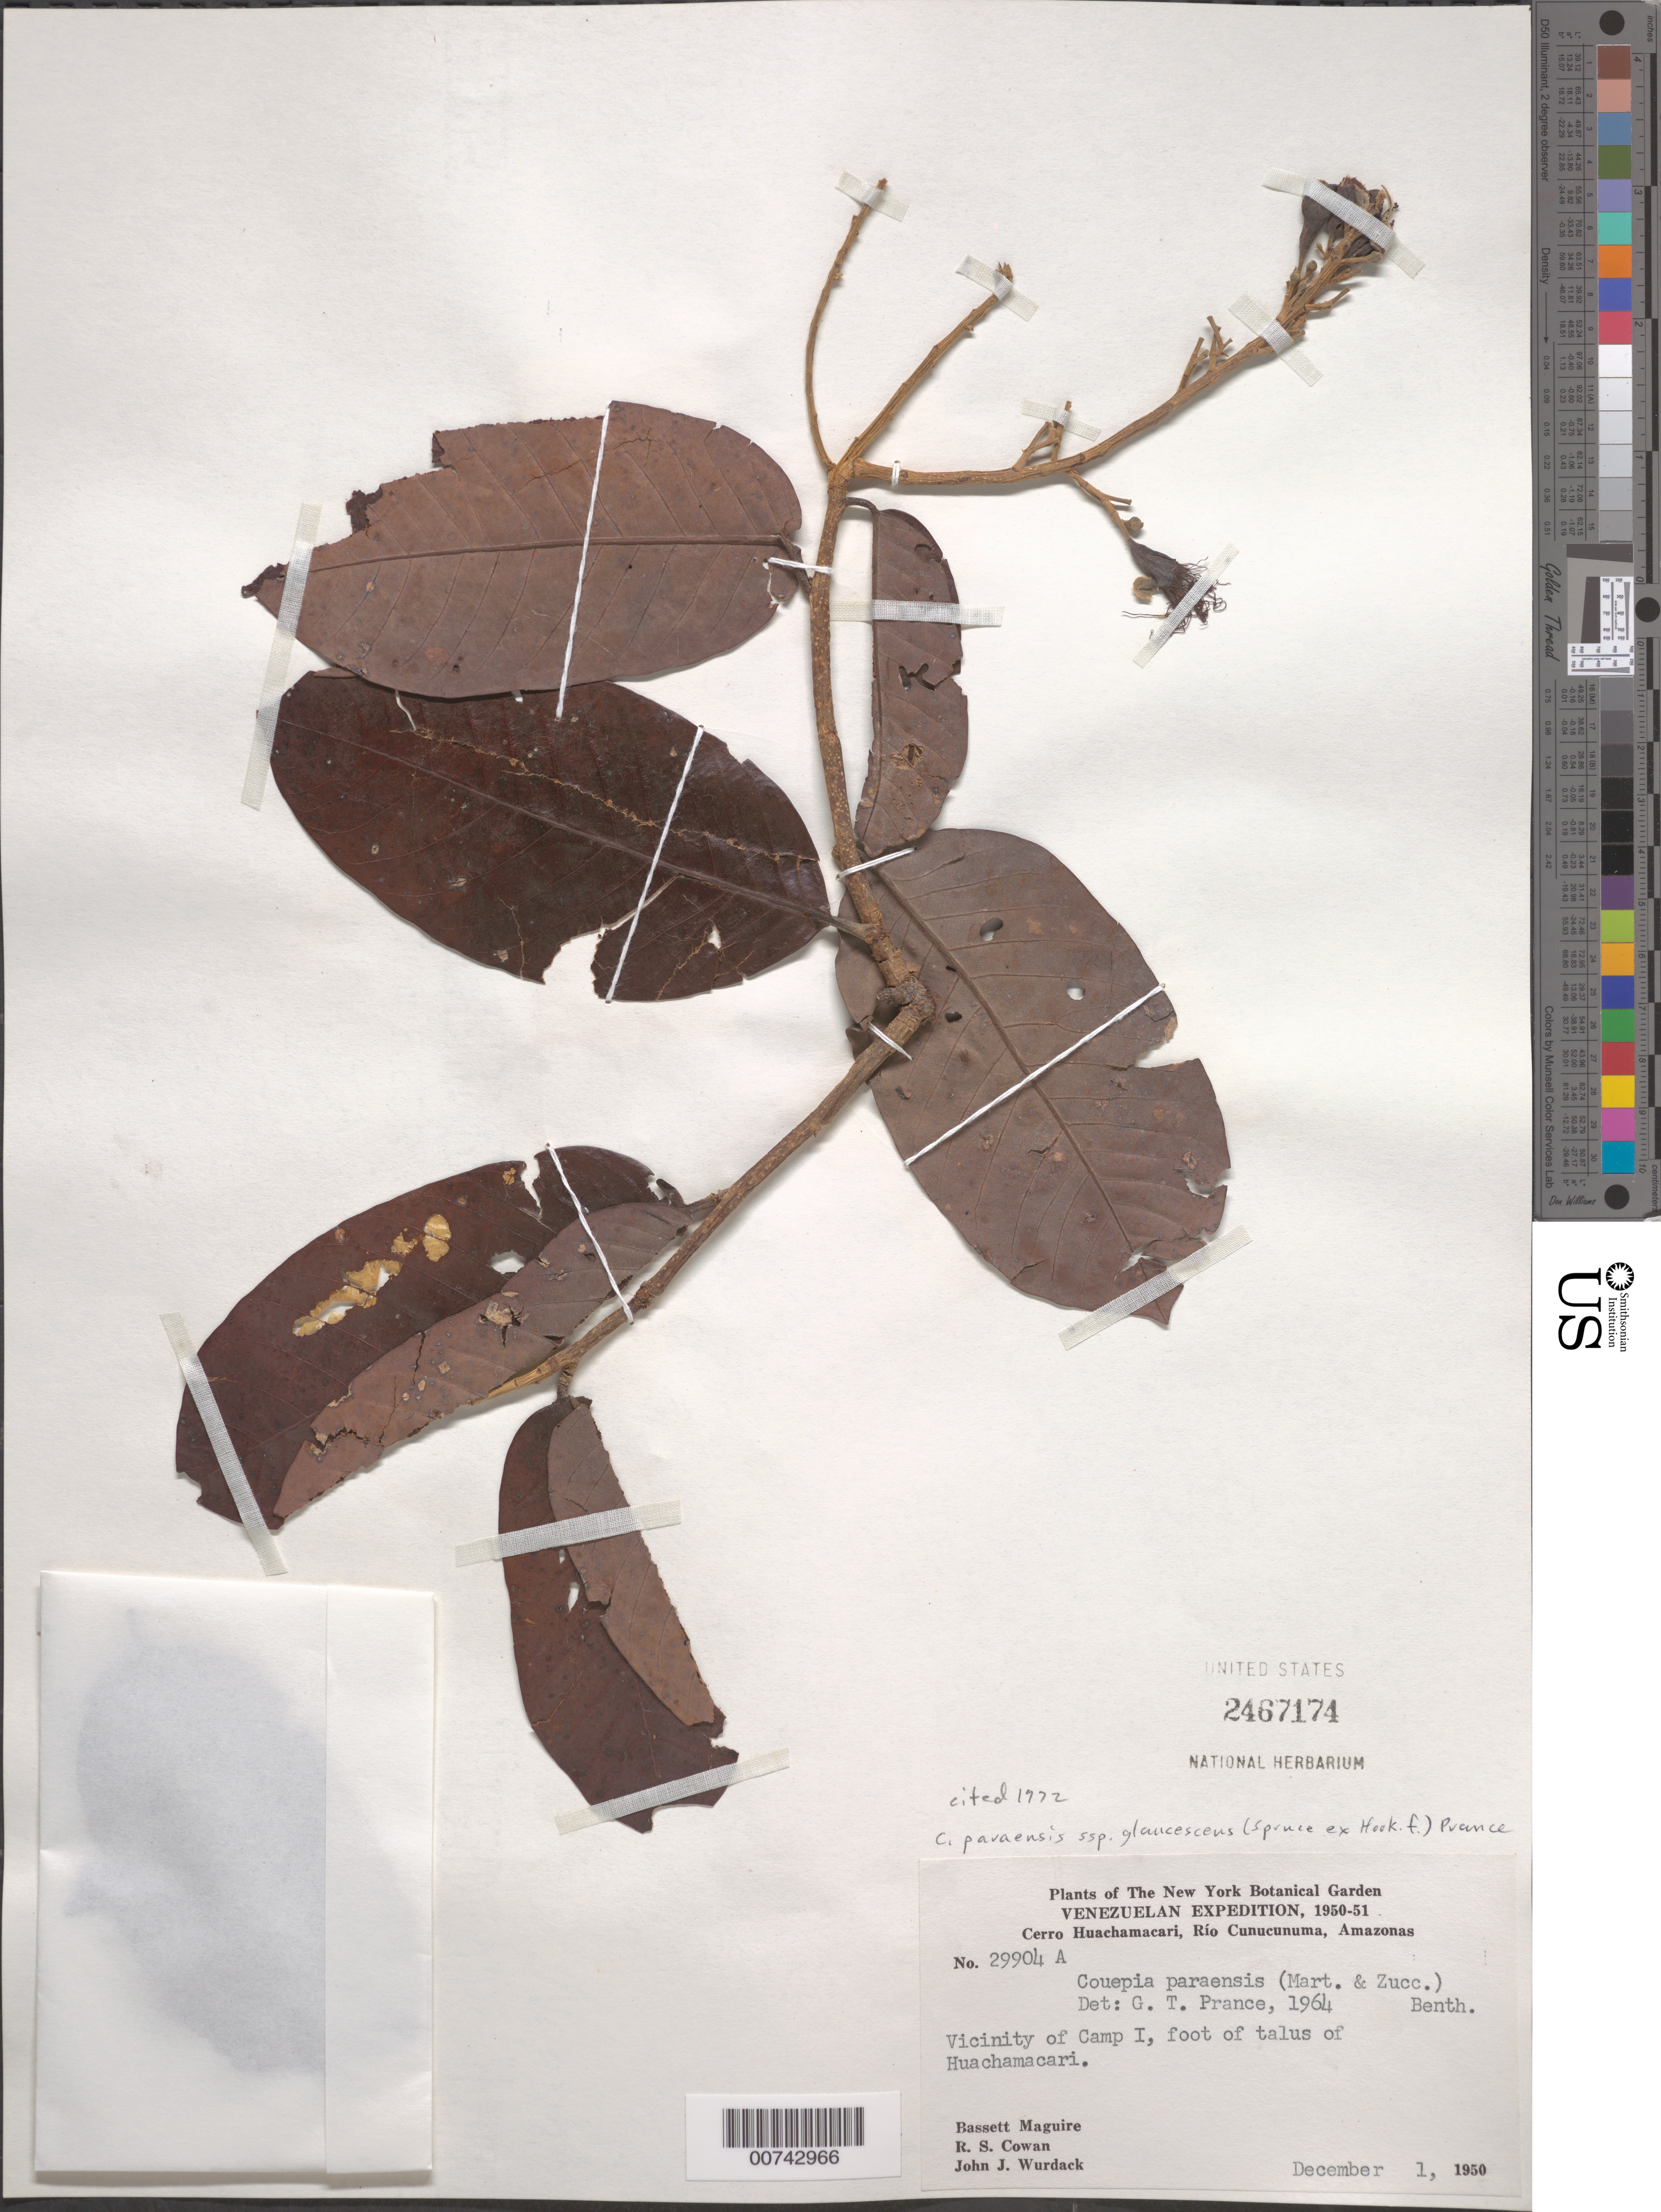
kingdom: Plantae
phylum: Tracheophyta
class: Magnoliopsida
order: Malpighiales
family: Chrysobalanaceae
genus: Couepia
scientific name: Couepia paraensis subsp. glaucescens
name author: (Spruce ex Hook. f.) Prance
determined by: Prance, G. T.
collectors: B. Maguire, R. S. Cowan & J. J. Wurdack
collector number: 29904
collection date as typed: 1-Dec-50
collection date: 1950-12-01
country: Venezuela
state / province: Amazonas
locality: Cerro Huachamacari, Río Cunucunuma, near Camp I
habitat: Foot of talus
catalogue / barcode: US 2467174